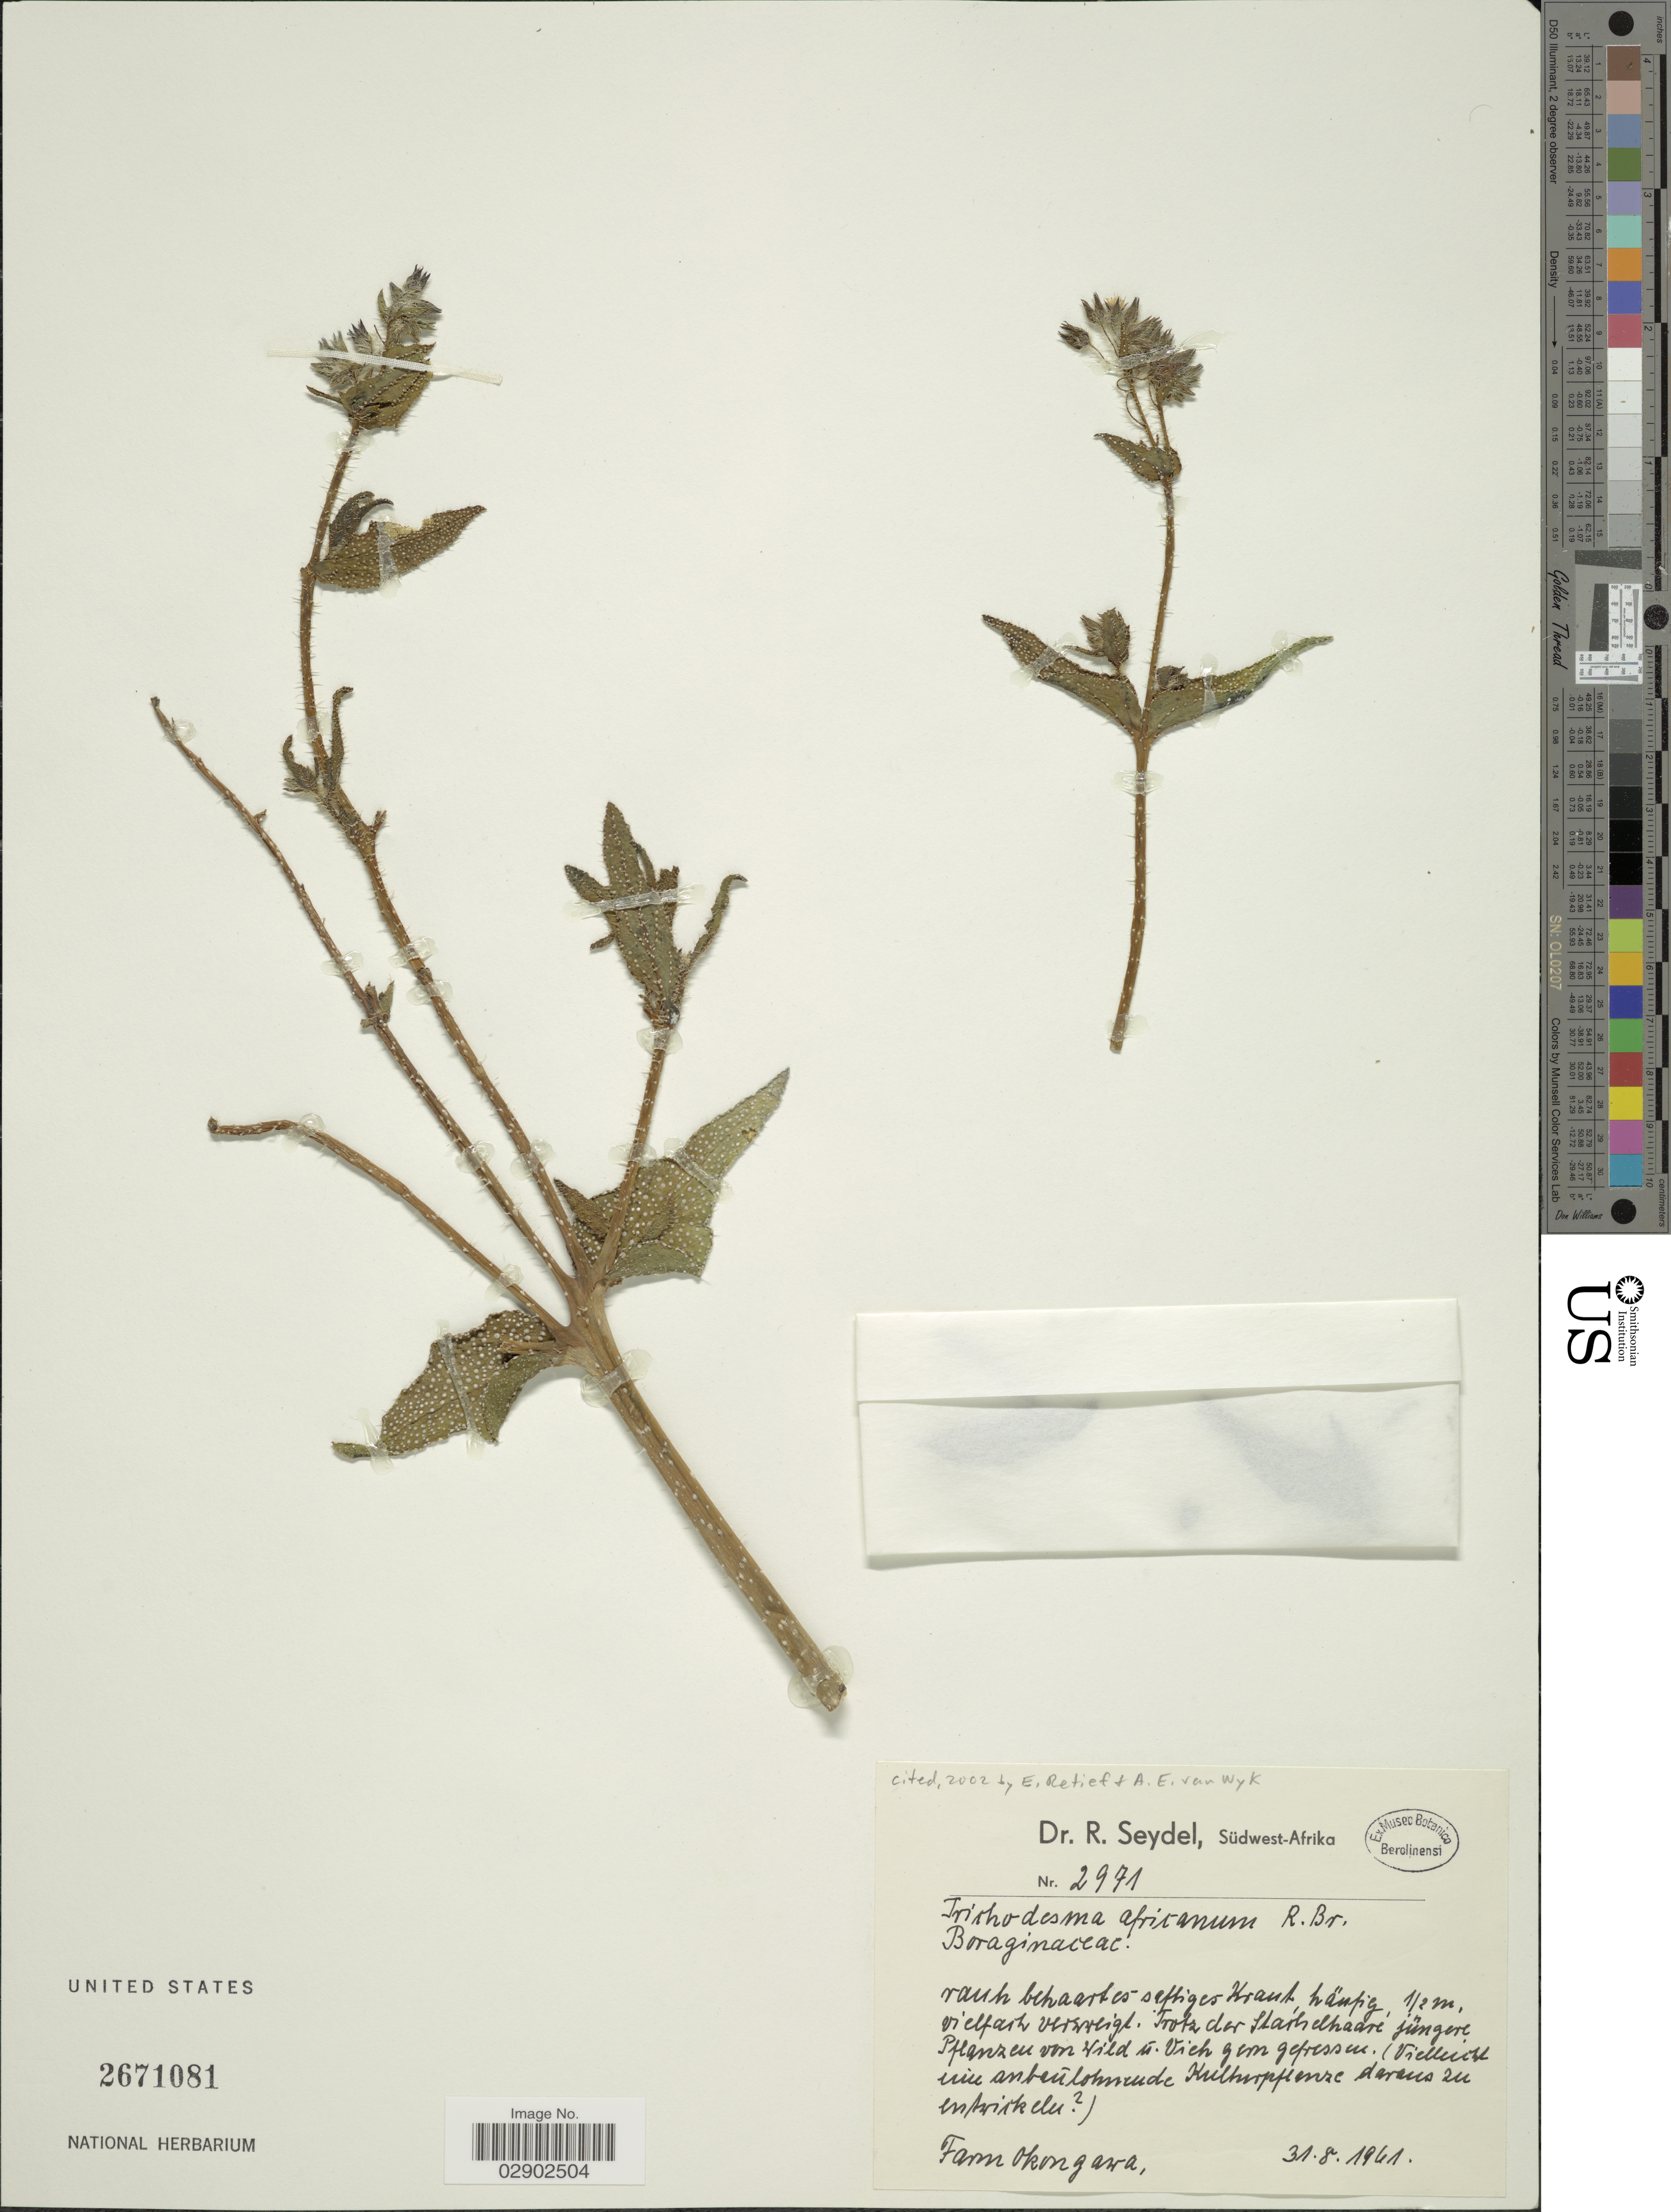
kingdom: Plantae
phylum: Tracheophyta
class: Magnoliopsida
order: Boraginales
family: Boraginaceae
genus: Trichodesma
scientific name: Trichodesma africanum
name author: (L.) Sm.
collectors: R. Seydel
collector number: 2971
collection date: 1961-08-31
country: Namibia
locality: Südwest-Afrika. Farm Okongawa.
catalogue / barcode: US 2671081